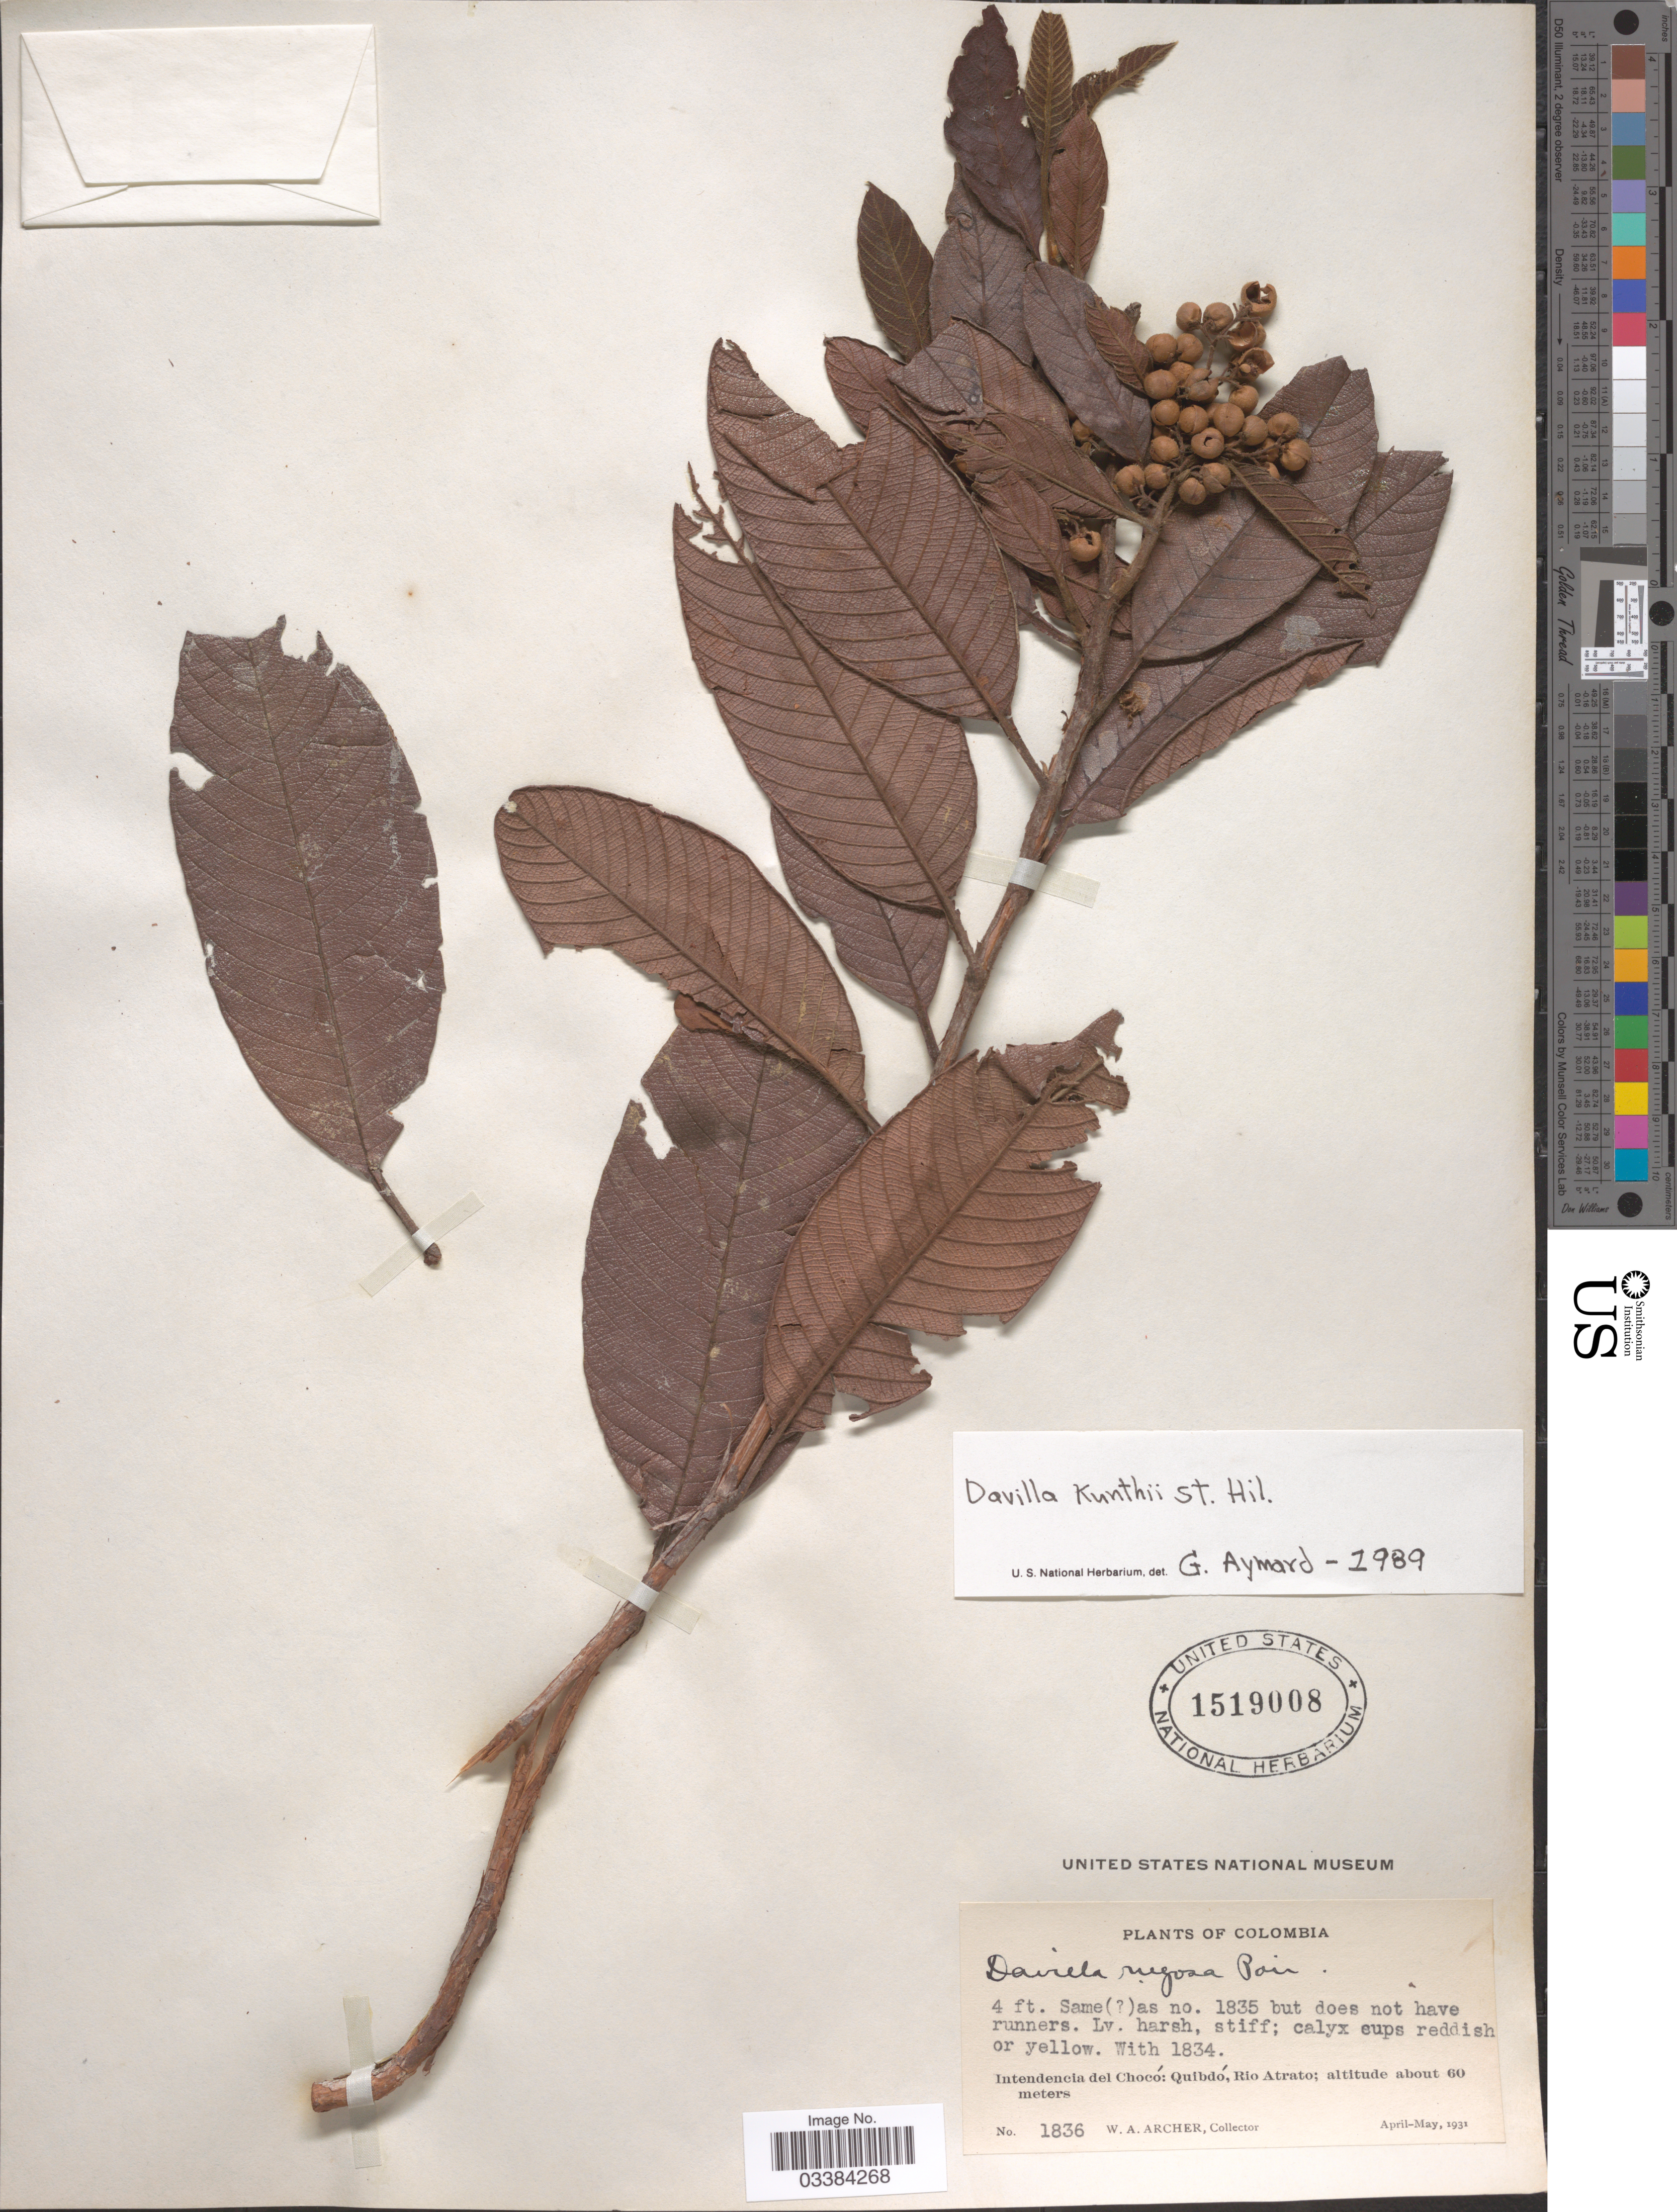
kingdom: Plantae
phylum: Tracheophyta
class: Magnoliopsida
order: Dilleniales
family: Dilleniaceae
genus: Davilla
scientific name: Davilla kunthii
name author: A. St.-Hil.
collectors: W. Archer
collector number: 1836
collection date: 1931-04/1931-05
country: Colombia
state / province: Chocó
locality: Intendencia del Chocó: Quibdó, Rio Atrato.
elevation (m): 60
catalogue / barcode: US 1519008